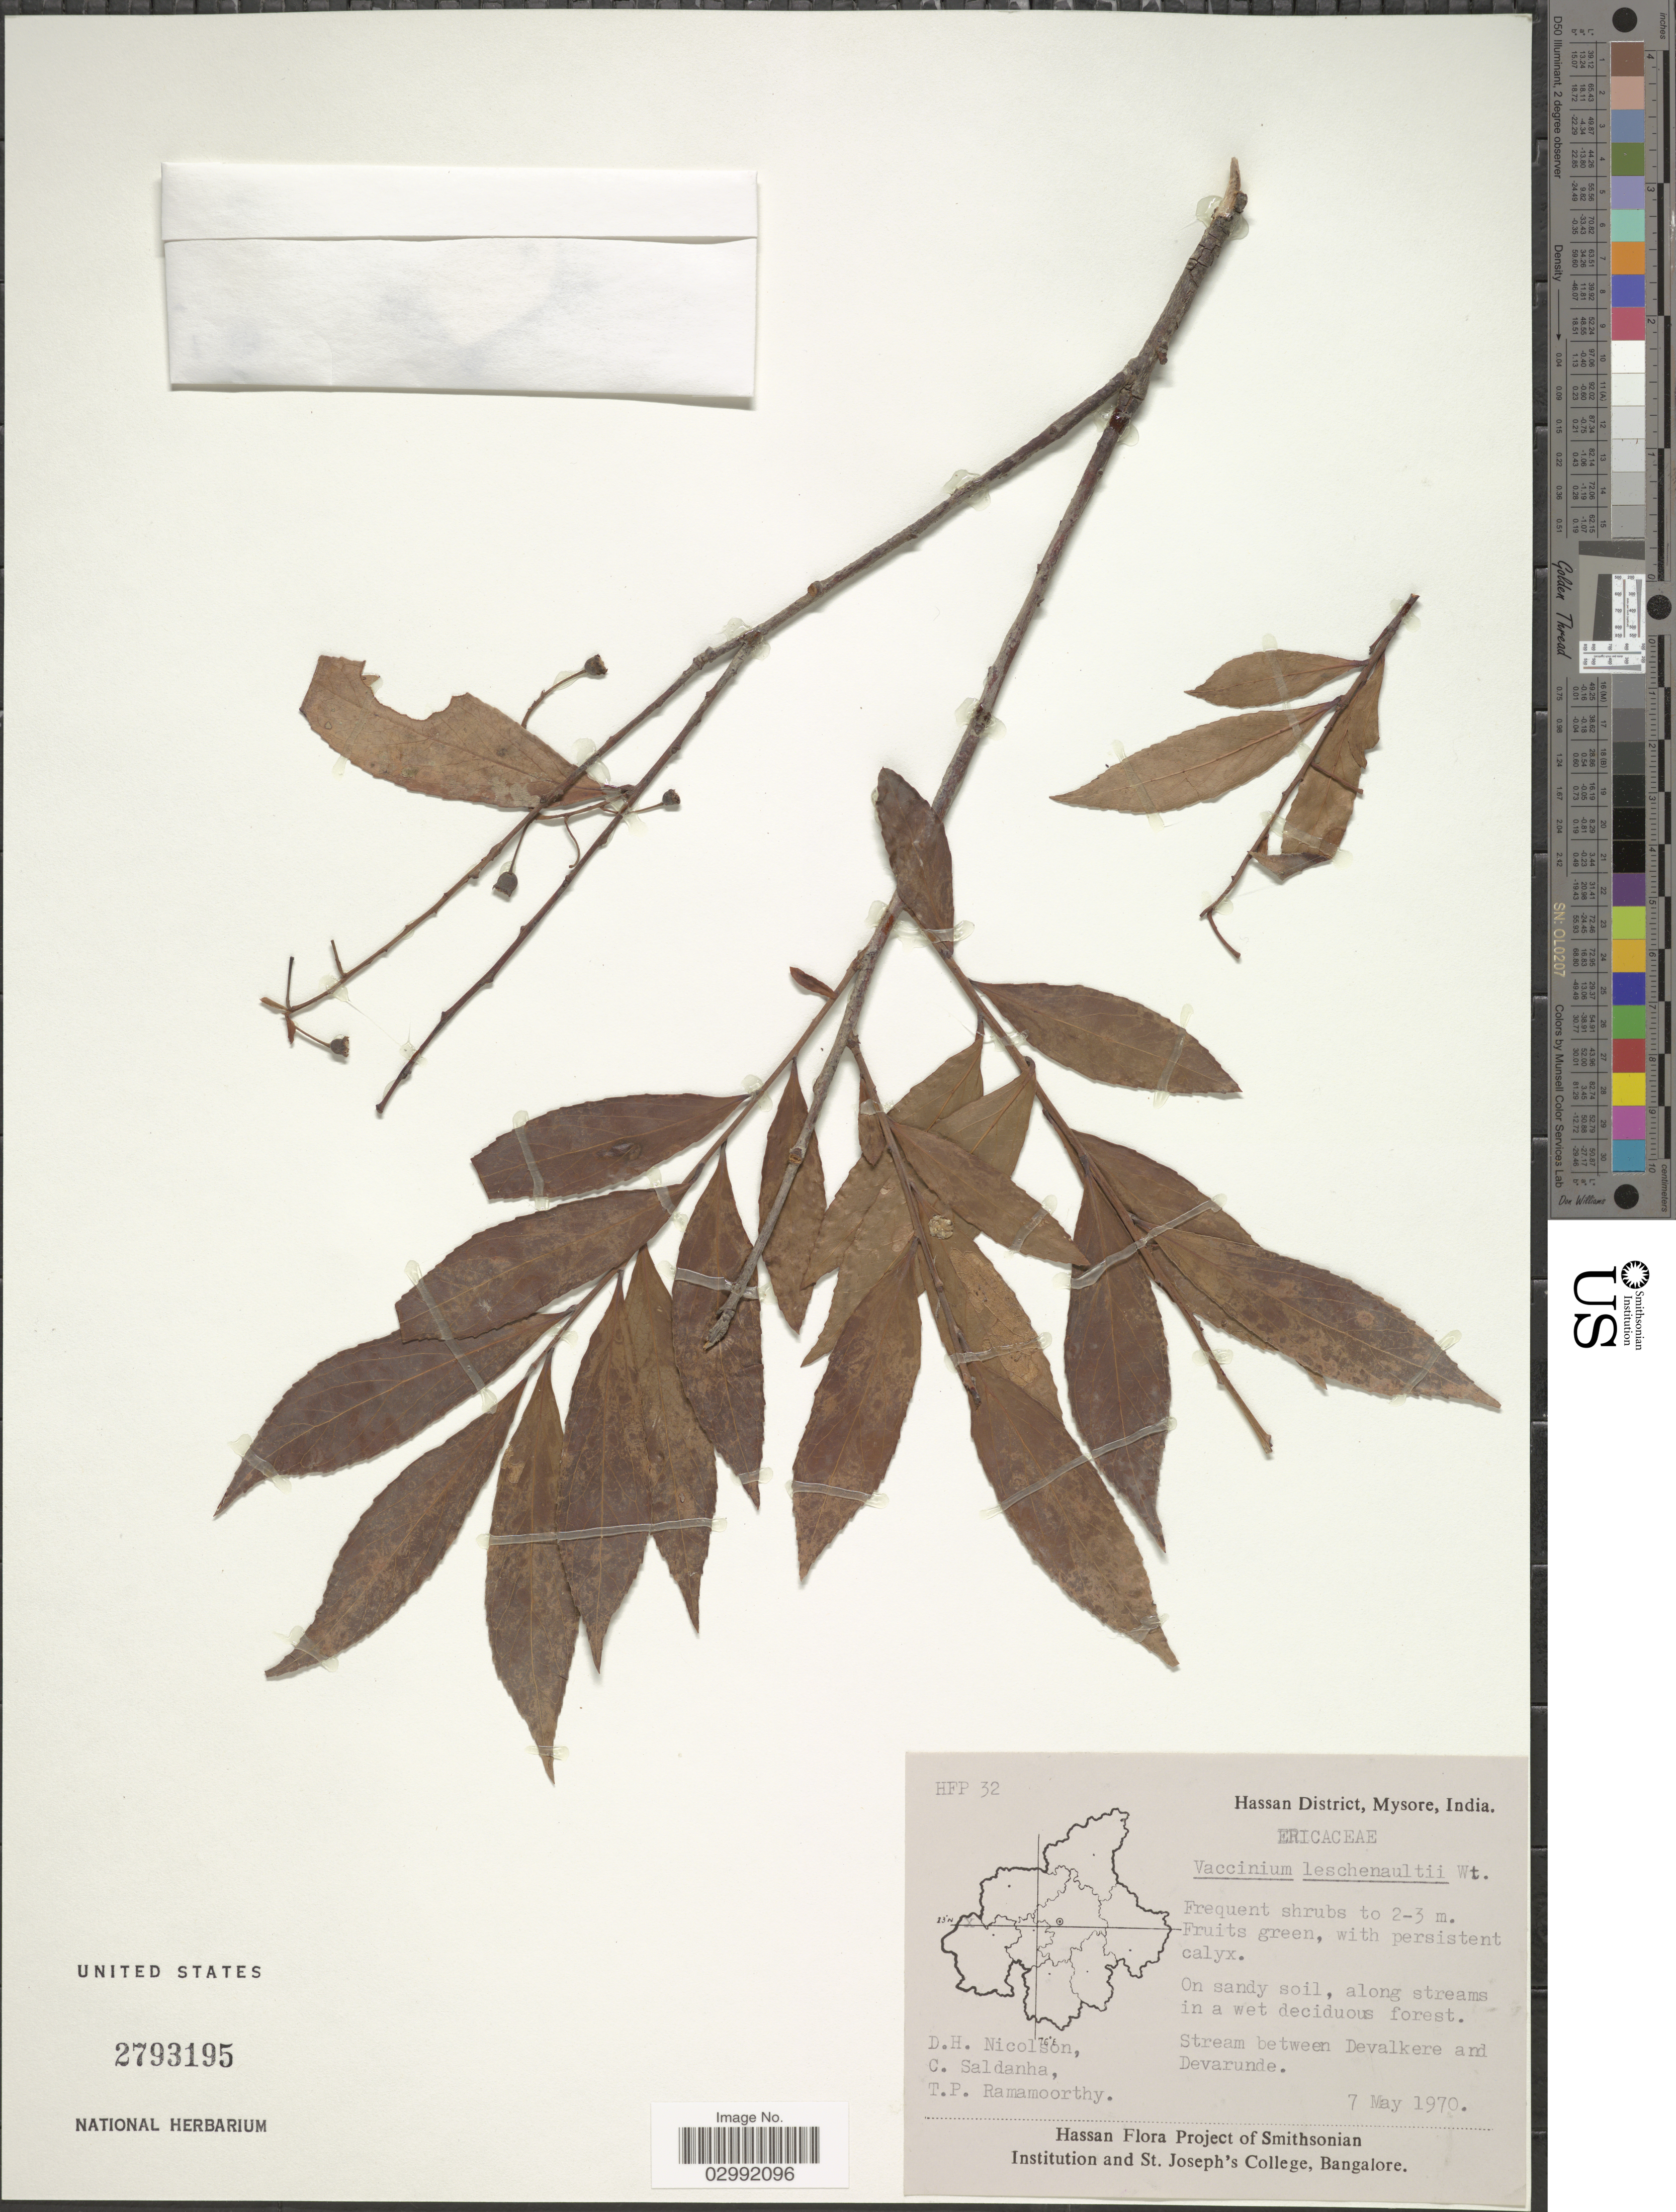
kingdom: Plantae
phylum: Tracheophyta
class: Magnoliopsida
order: Ericales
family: Ericaceae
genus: Vaccinium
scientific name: Vaccinium leschenaultii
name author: Wight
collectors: D. H. Nicolson, C. Saldanha & T. P. Ramamoorthy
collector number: HFP32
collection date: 1970-05-07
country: India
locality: Hassan District, Mysore, Stream between Devalkere and Devarunde.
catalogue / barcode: US 2793195